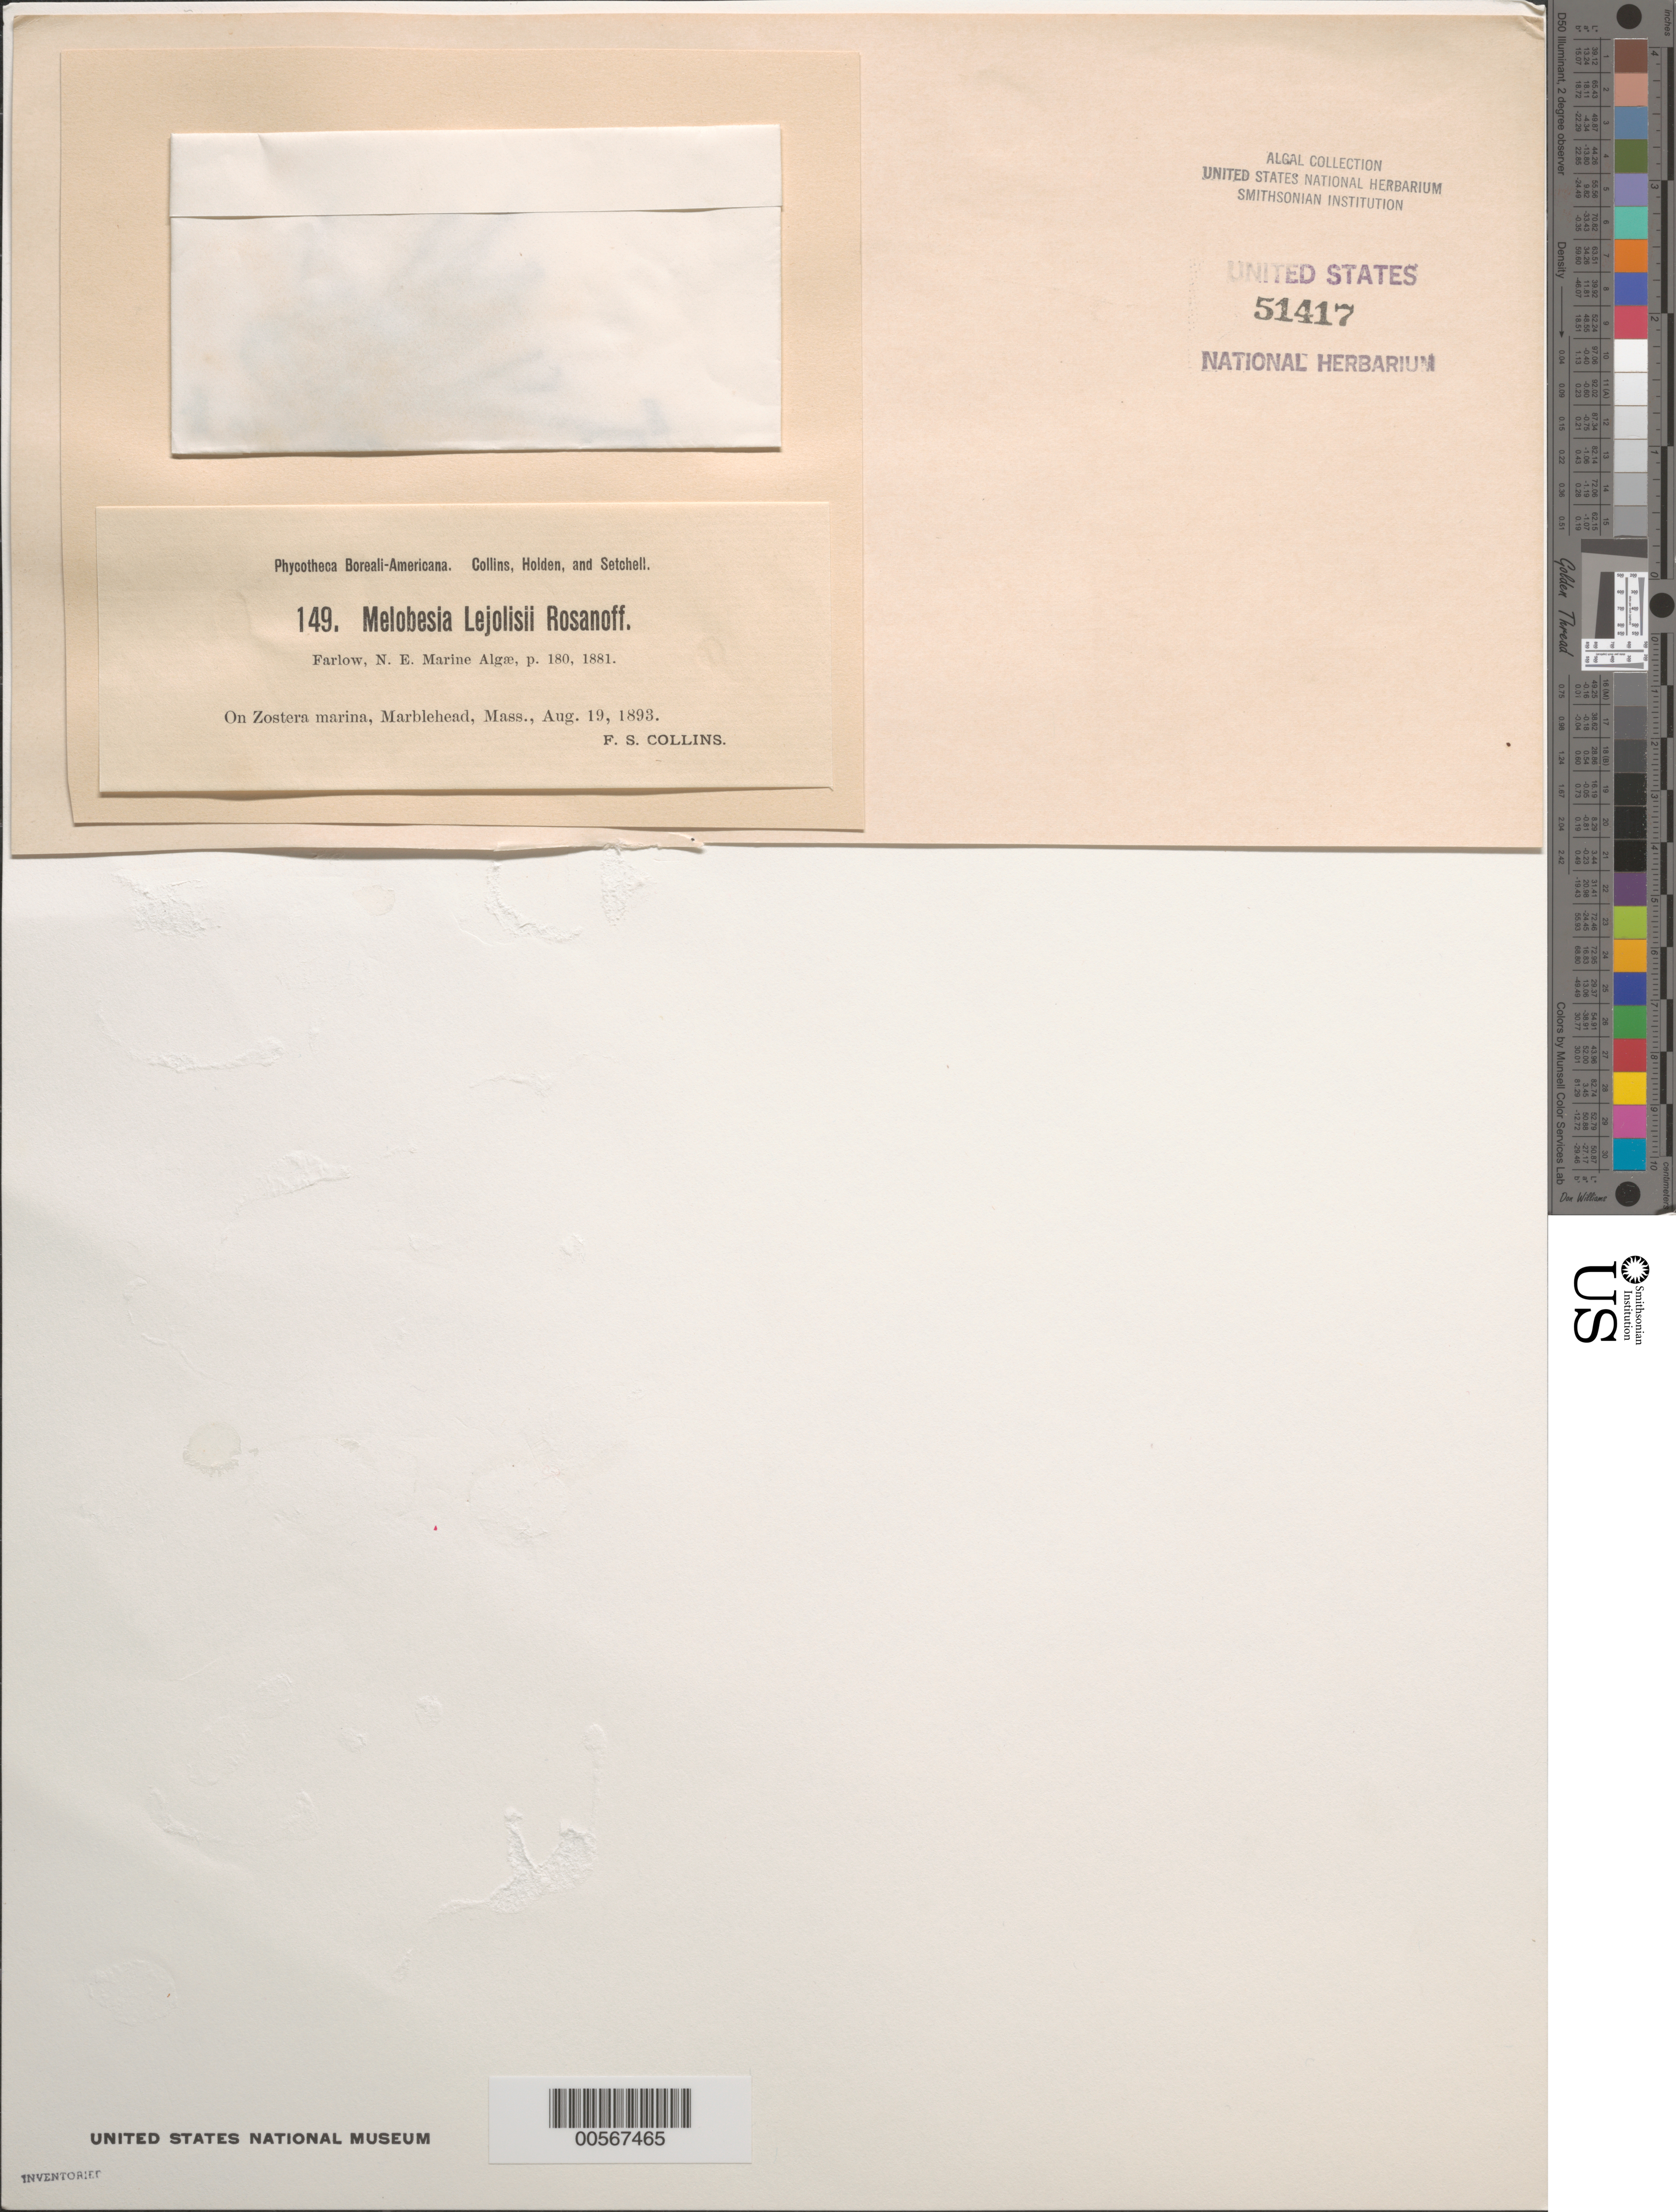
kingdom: Plantae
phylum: Rhodophyta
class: Florideophyceae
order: Corallinales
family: Corallinaceae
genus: Pneophyllum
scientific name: Pneophyllum fragile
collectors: F. Collins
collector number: PB-A 149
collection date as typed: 19 Aug 1893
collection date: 1893-08-19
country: United States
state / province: Massachusetts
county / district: Essex County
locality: Marblehead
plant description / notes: Collins, Holden & Setchell, Phycotheca Boreali-Americana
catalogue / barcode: US 51417